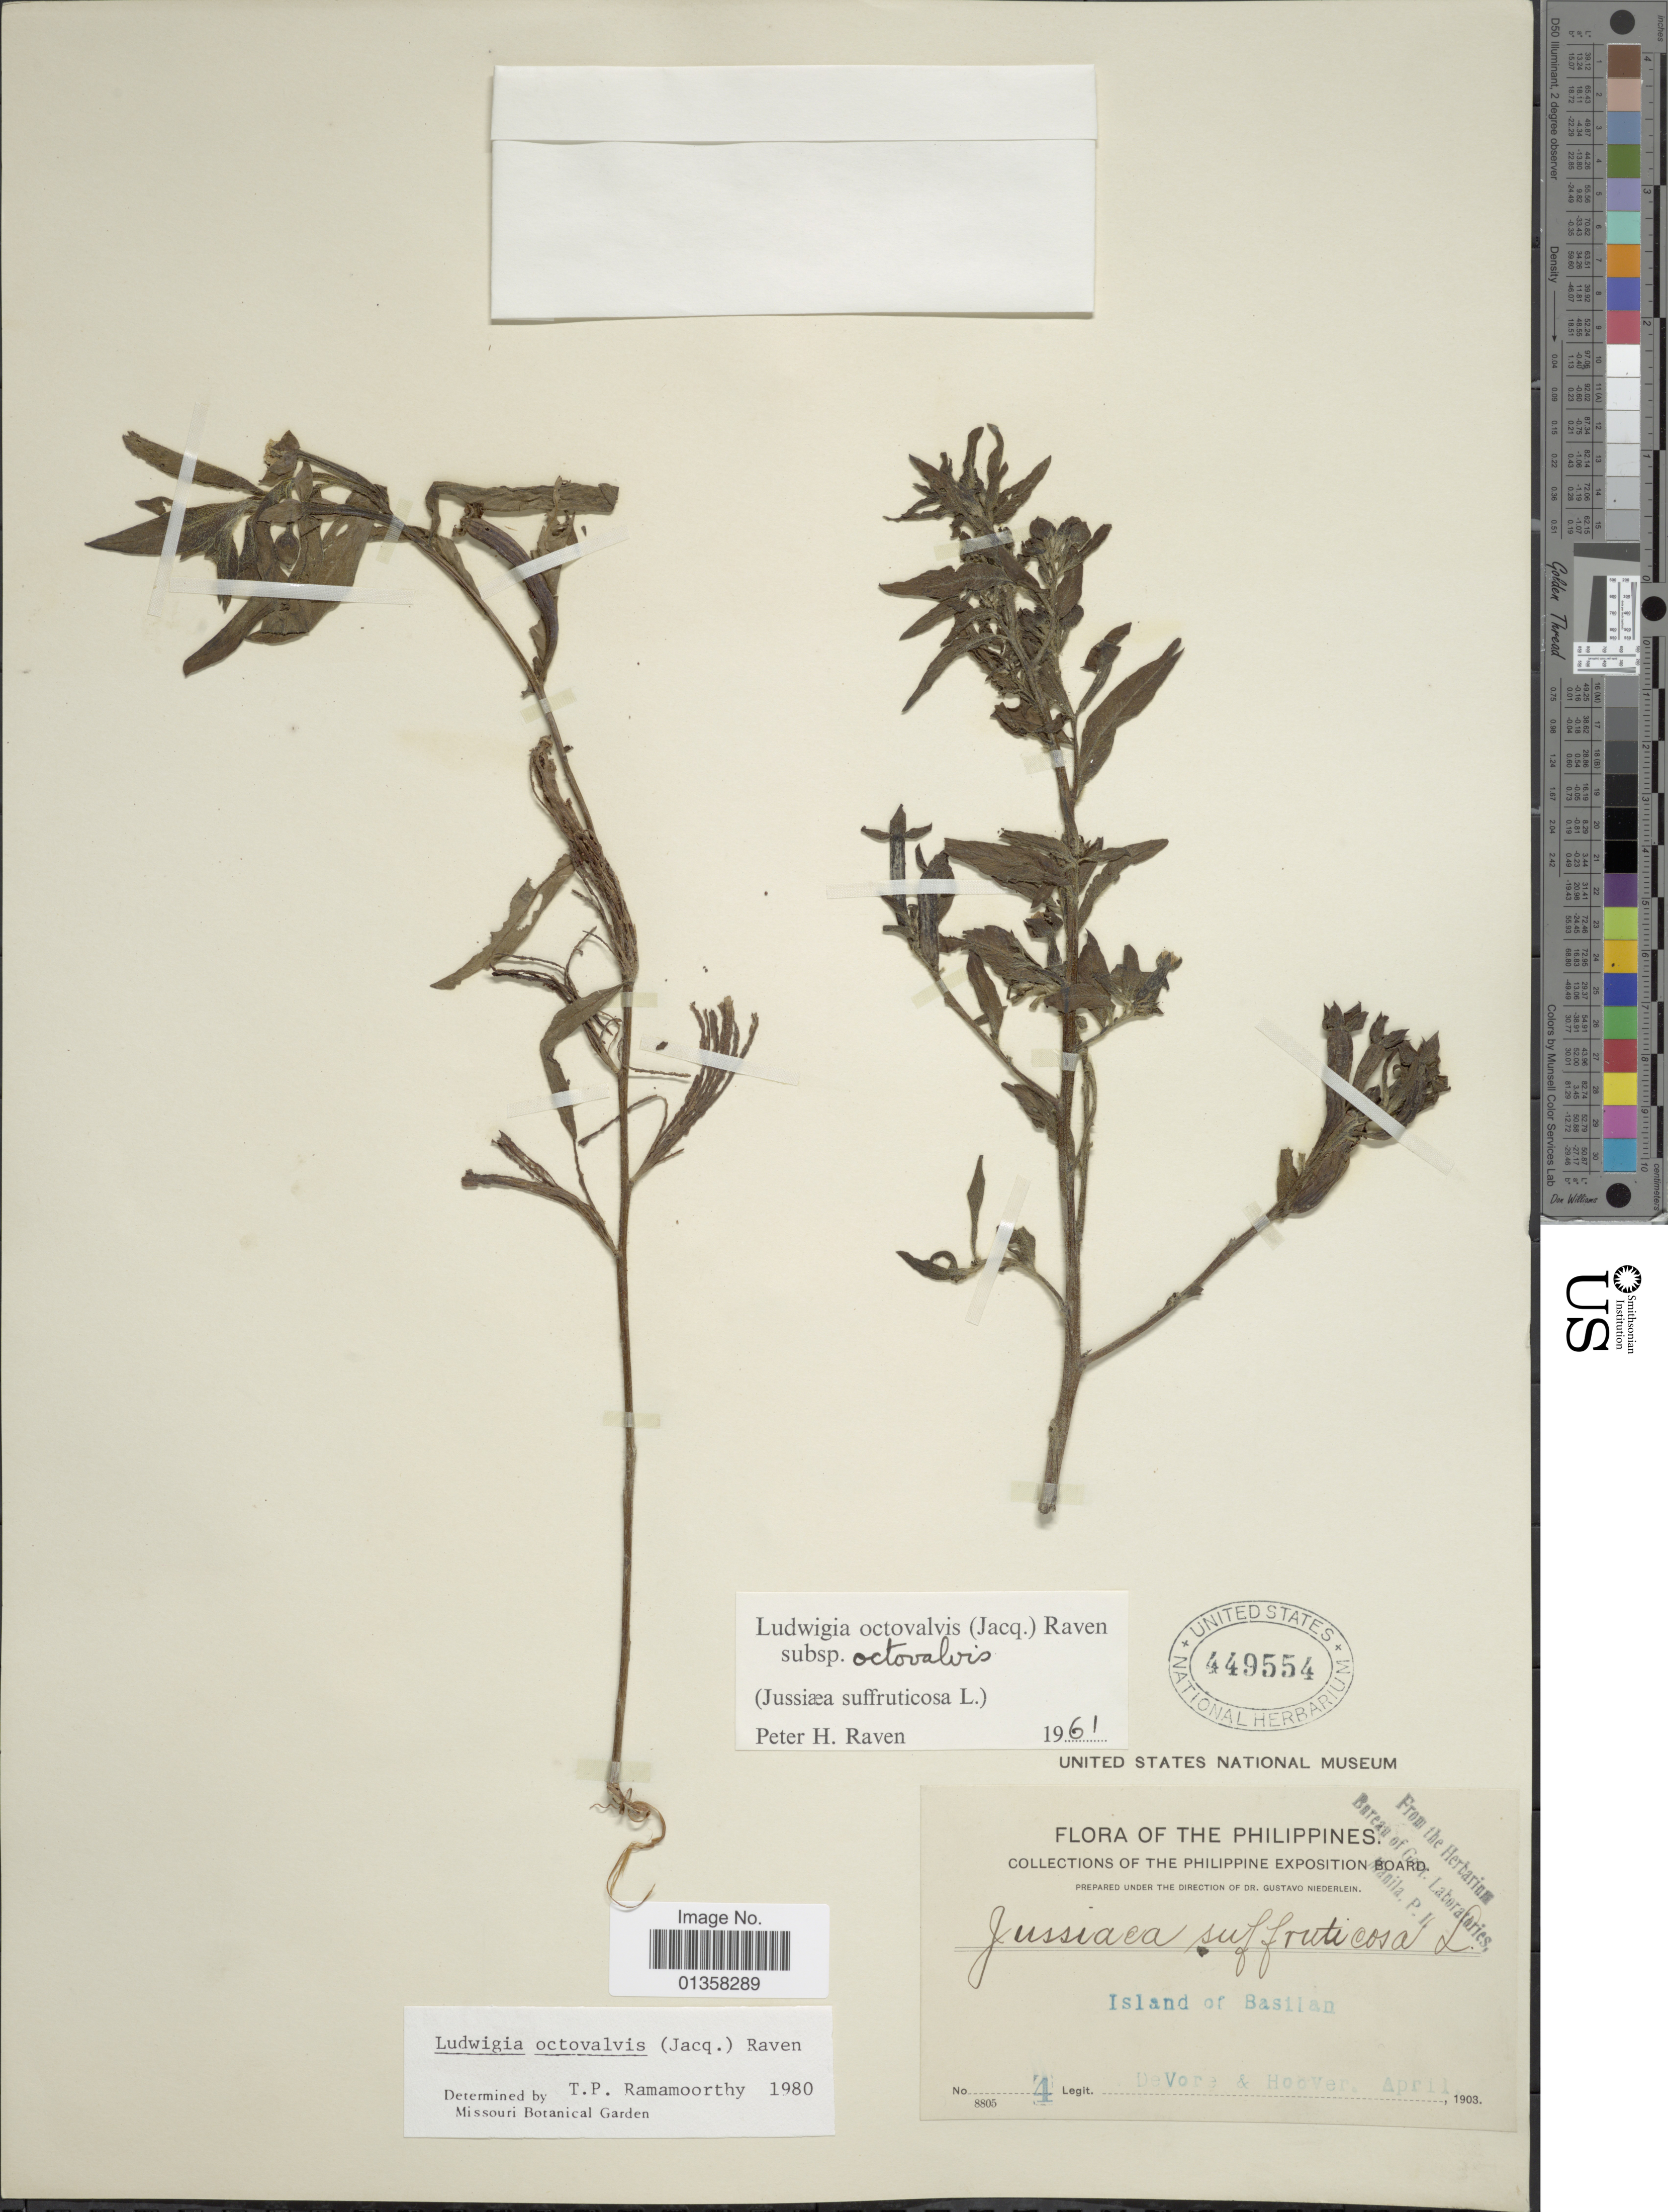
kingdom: Plantae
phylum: Tracheophyta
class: Magnoliopsida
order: Myrtales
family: Onagraceae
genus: Ludwigia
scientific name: Ludwigia octovalvis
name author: (Jacq.) P.H. Raven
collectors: -. DeVore & -- Hoover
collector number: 4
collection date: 1903-04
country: Philippines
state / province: Muslim Mindanao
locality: Island of Basilan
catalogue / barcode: US 449554